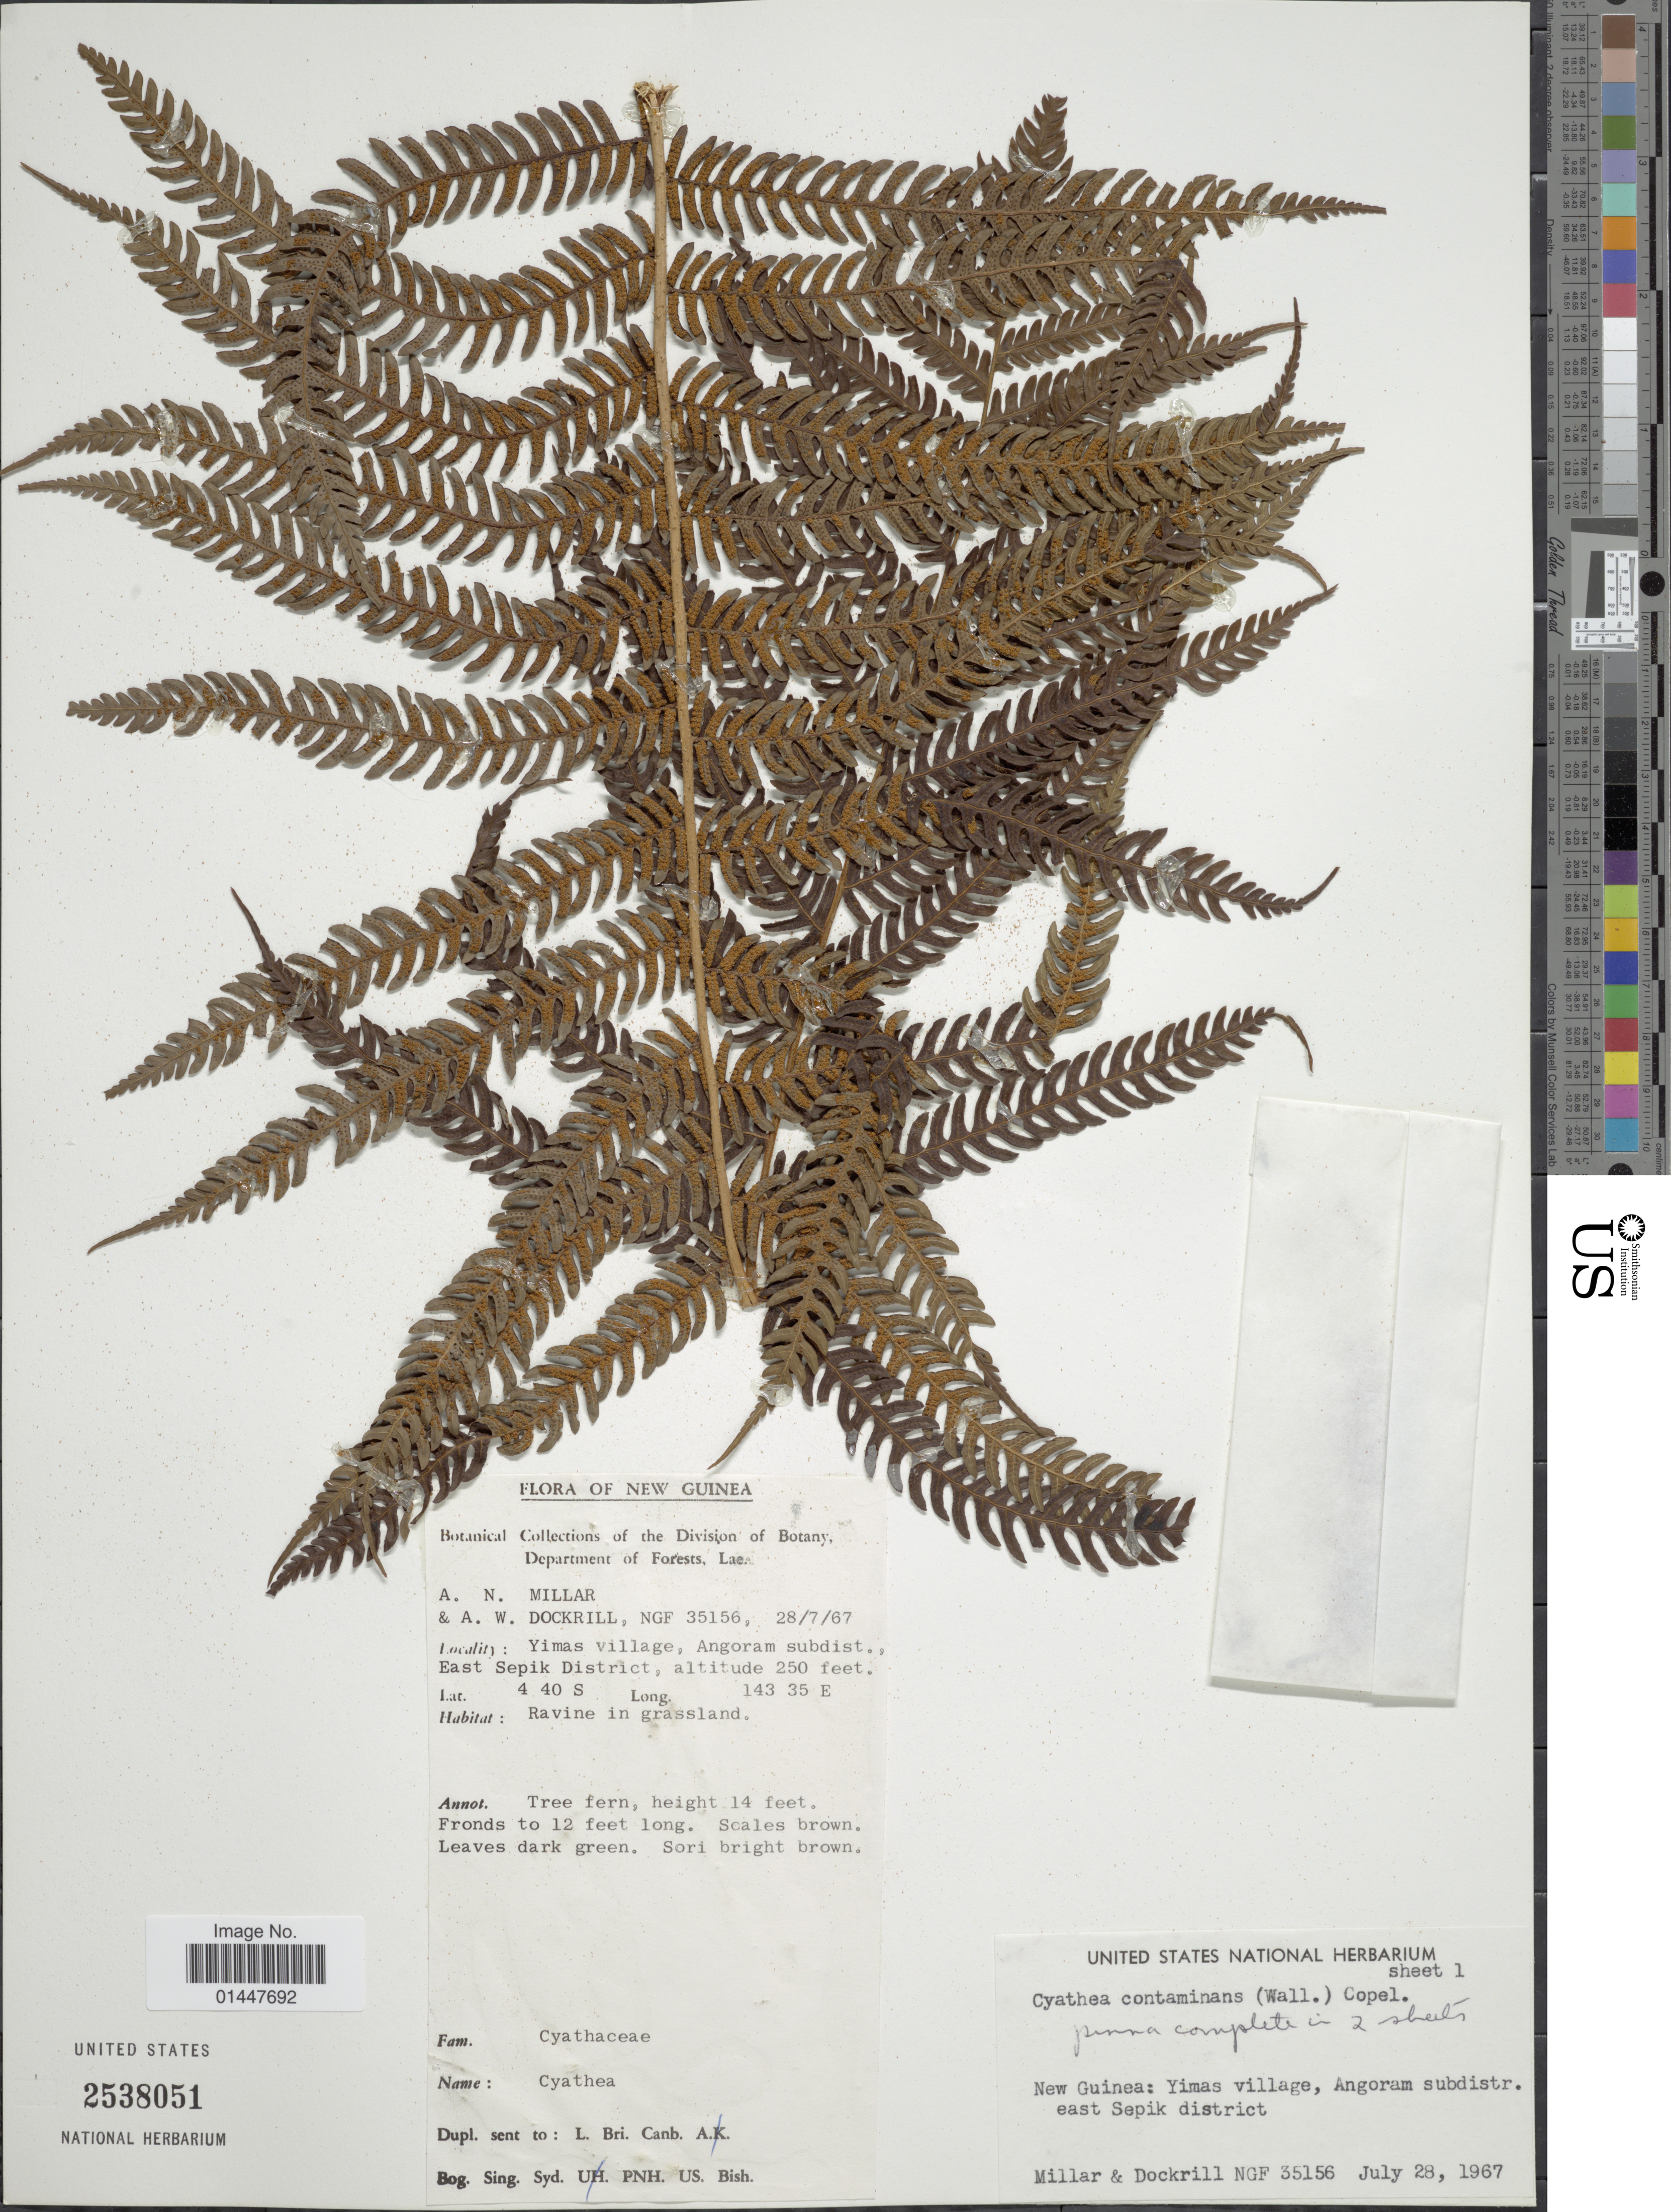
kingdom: Plantae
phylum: Tracheophyta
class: Polypodiopsida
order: Cyatheales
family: Cyatheaceae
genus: Sphaeropteris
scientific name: Sphaeropteris glauca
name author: (Blume) R.M. Tryon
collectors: A. Millar & A. Dockrill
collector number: NGF 35156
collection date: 1967-07-28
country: Papua New Guinea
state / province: East Sepik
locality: New Guinea. Yimas village, Angoram subdistrict, East Septik District.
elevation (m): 76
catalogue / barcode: US 2538051